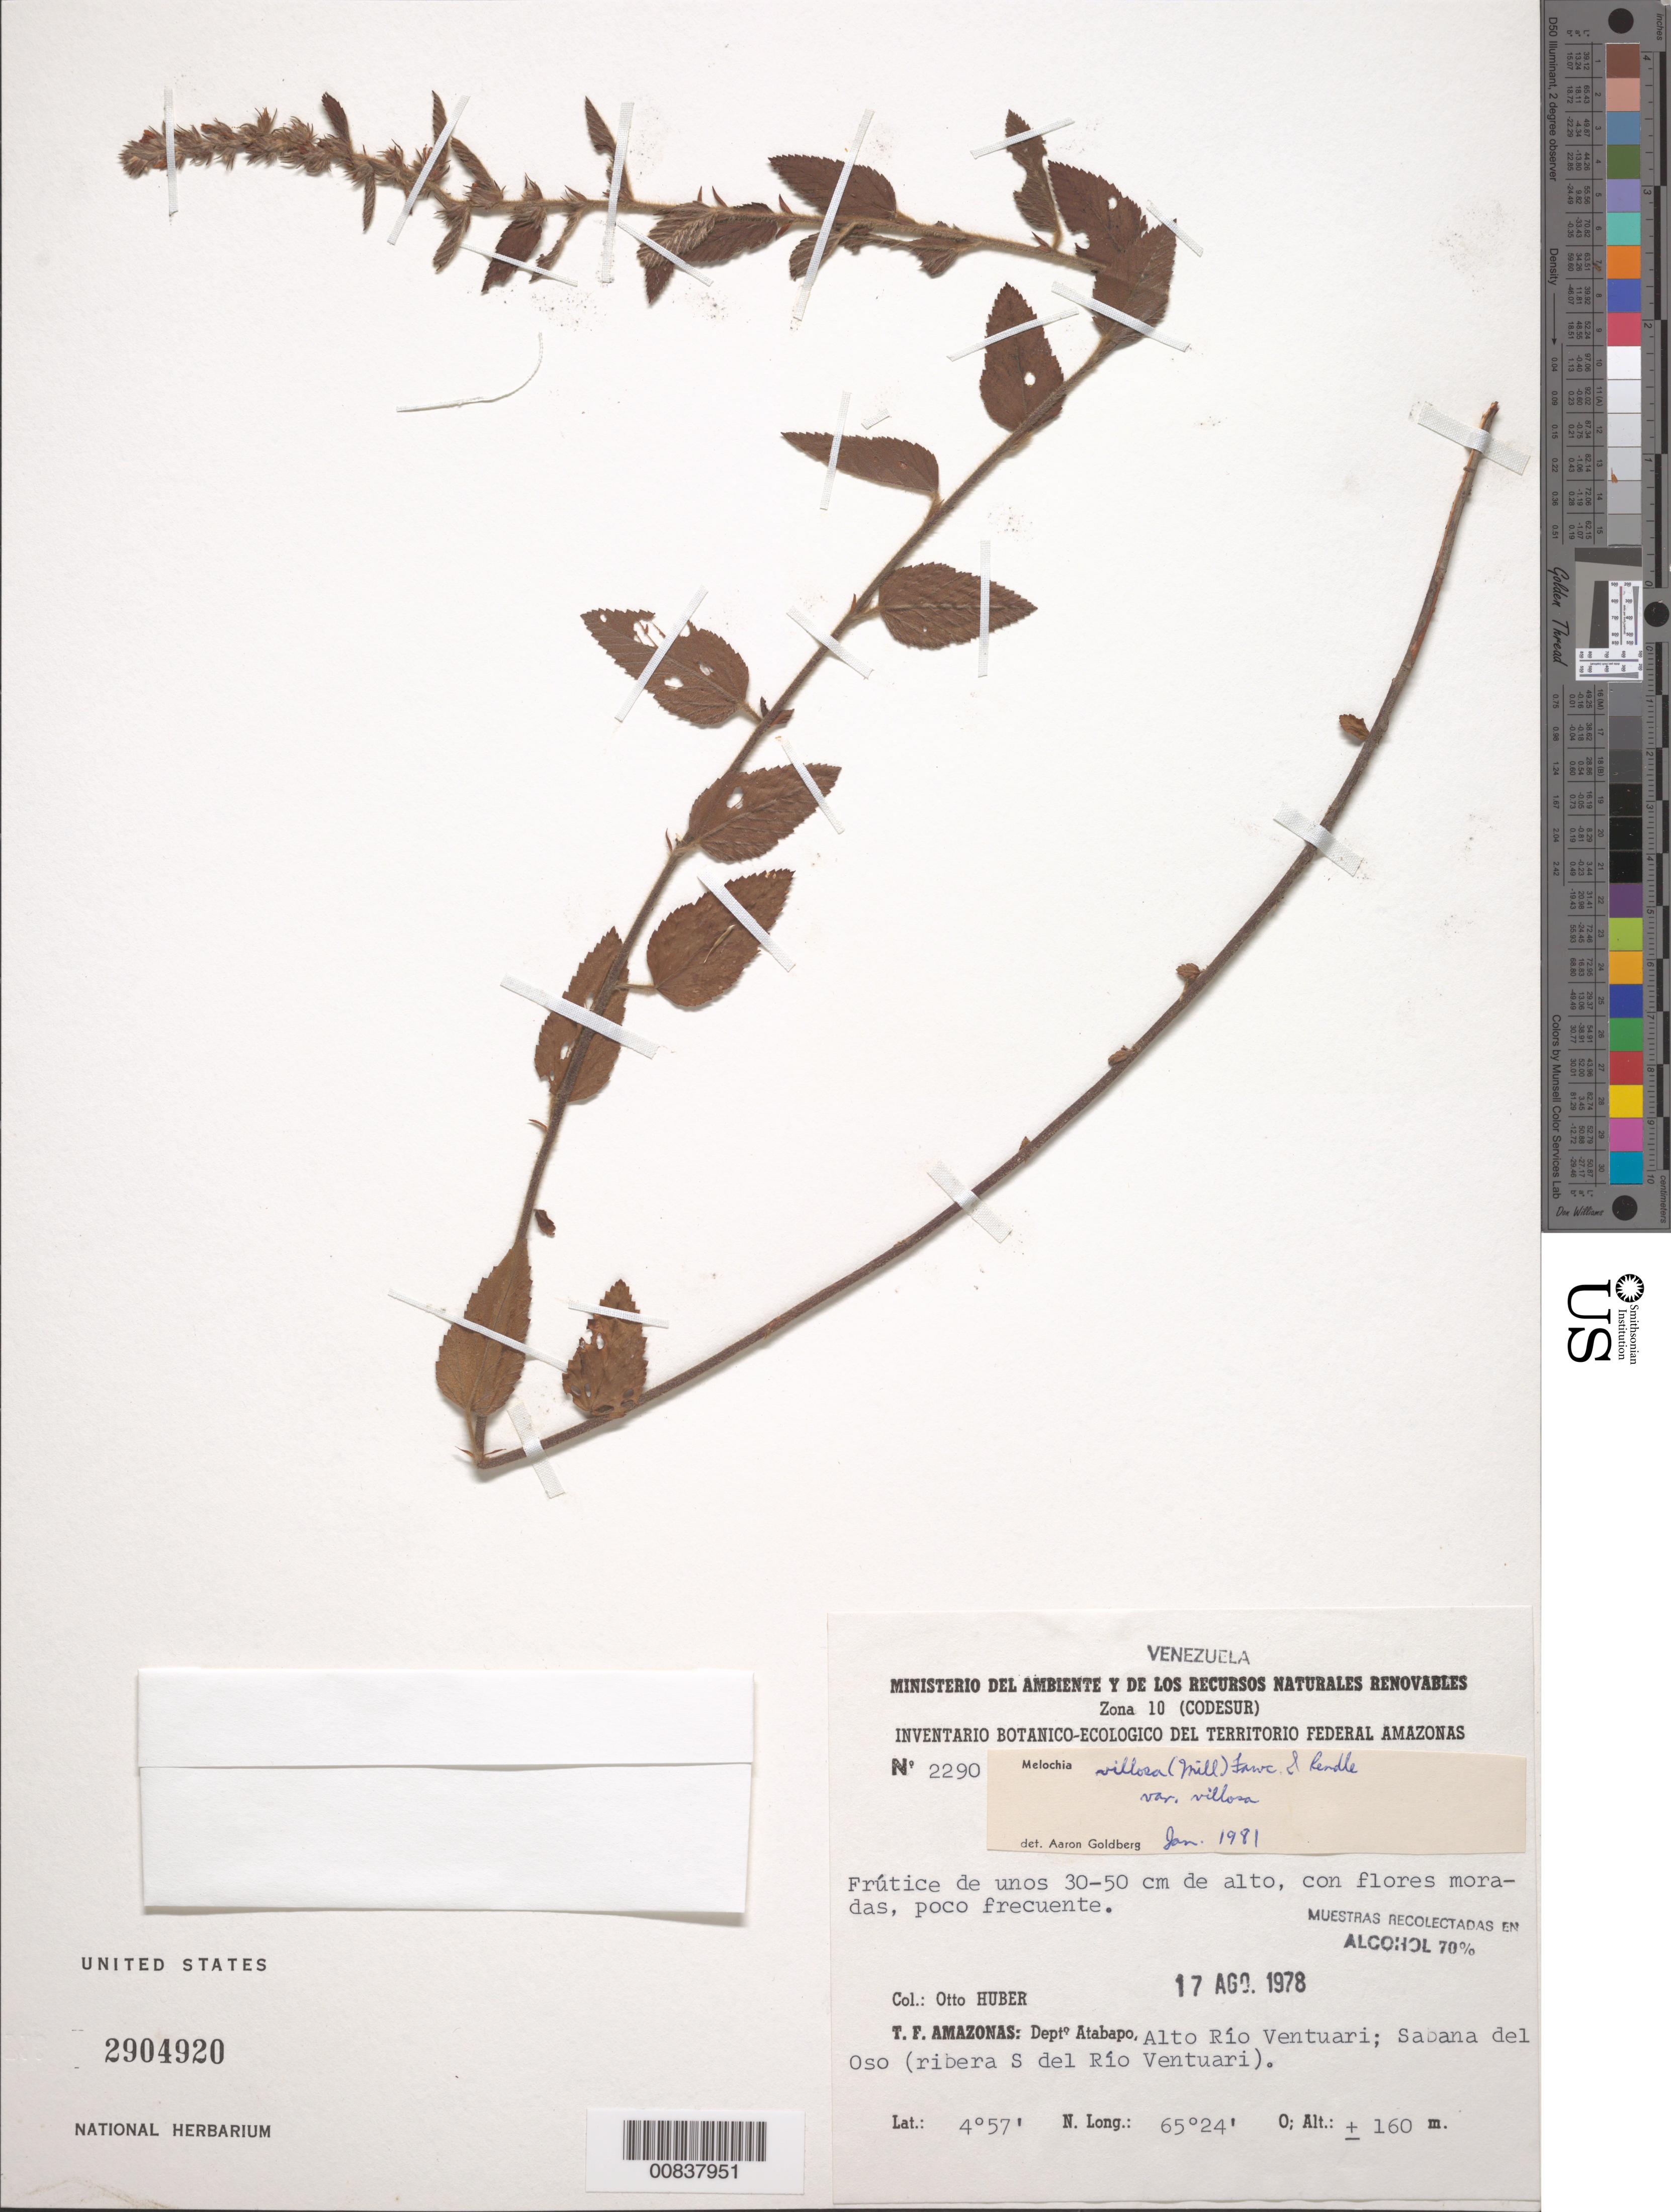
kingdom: Plantae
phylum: Tracheophyta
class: Magnoliopsida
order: Malvales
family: Malvaceae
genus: Melochia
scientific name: Melochia spicata var. spicata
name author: (L.) Fryxell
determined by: Dorr, L. J., (BOT), Smithsonian Institution - National Museum of Natural History (UNITED STATES)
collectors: O. Huber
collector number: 2290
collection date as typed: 17-Aug-78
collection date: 1978-08-17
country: Venezuela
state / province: Amazonas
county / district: Atabapo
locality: Alto Río Ventuari, Sabana del Oso (ribera S del Río Ventuari)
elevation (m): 160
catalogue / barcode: US 2904920